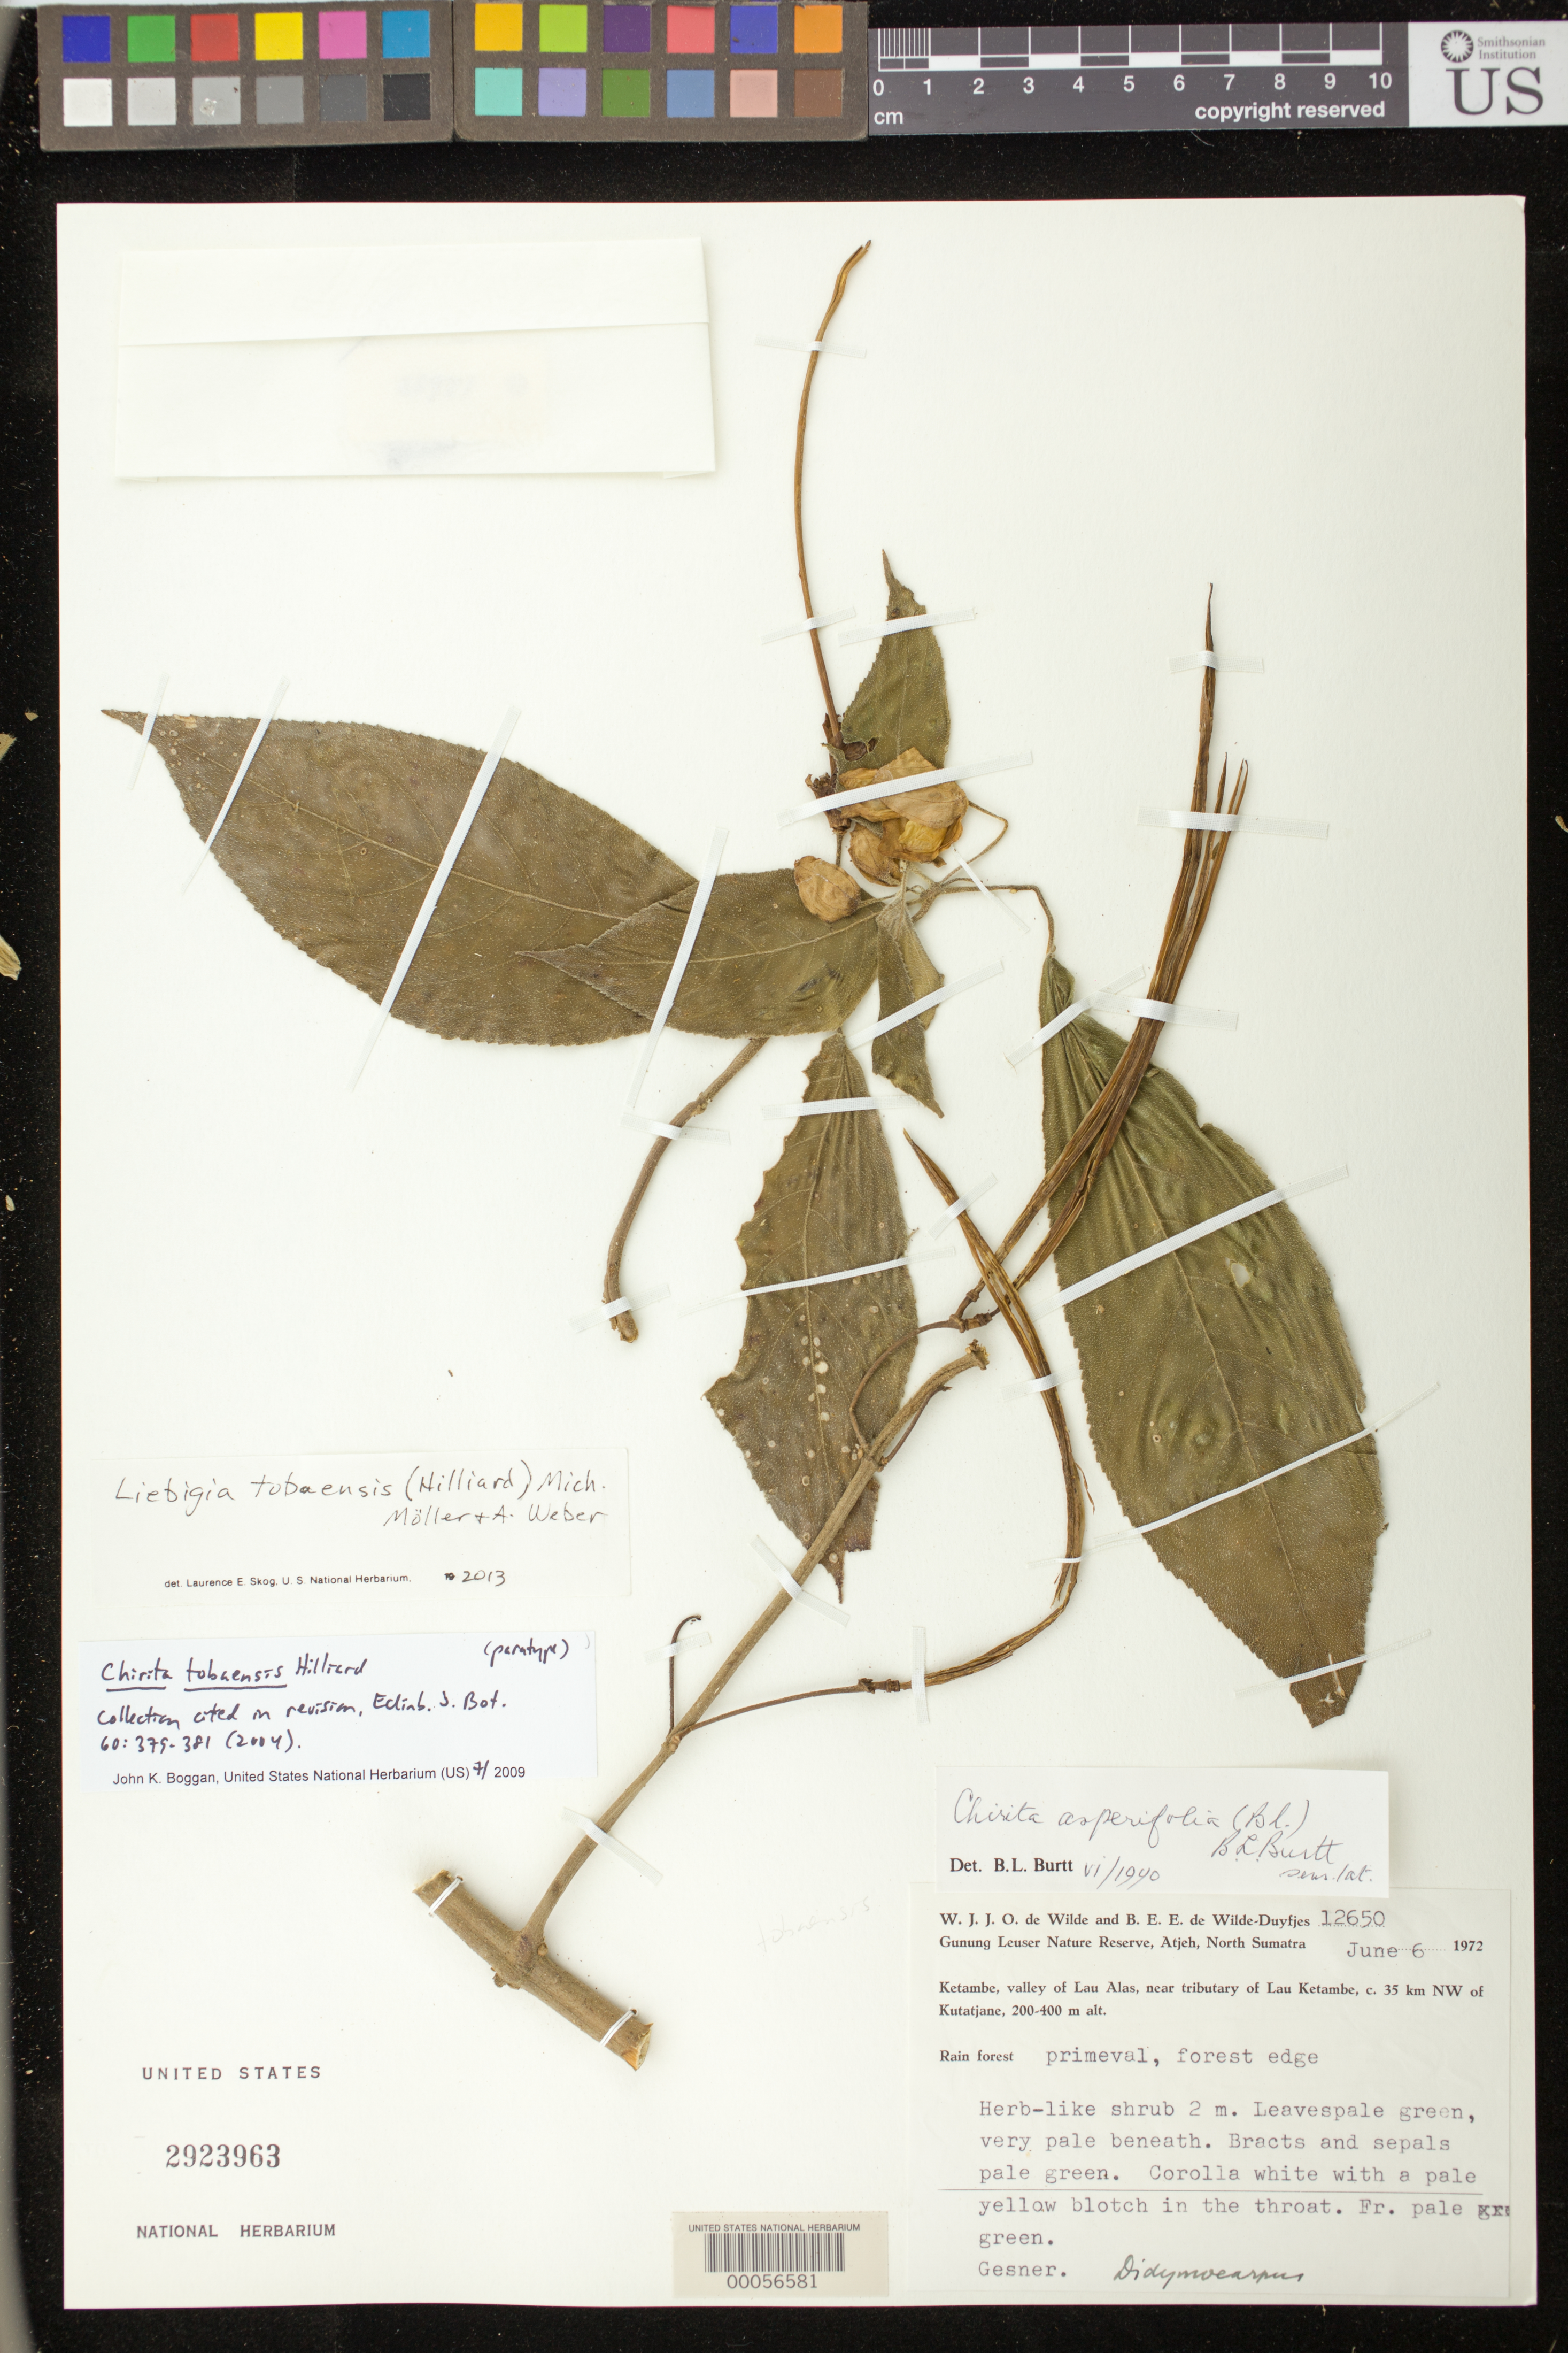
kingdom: Plantae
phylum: Tracheophyta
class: Magnoliopsida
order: Lamiales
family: Gesneriaceae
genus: Liebigia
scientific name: Liebigia tobaensis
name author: (Hilliard) Mich. Möller & A. Weber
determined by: Skog, Laurence E.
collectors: W. J. de Wilde & B. E. de Wilde-Duyfjes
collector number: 12650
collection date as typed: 06 Jun 1972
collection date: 1972-06-06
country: Indonesia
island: Sumatra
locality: Gunung Leuser Nature Reserve, Atjeh, North Sumatra. Ketambe, valley of Lau Alas, near tributary of Lau Ketambe, c. 35 km NW of Kutatjane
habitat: Rain forest primeval, forest edge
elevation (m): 200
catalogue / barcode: US 2923963